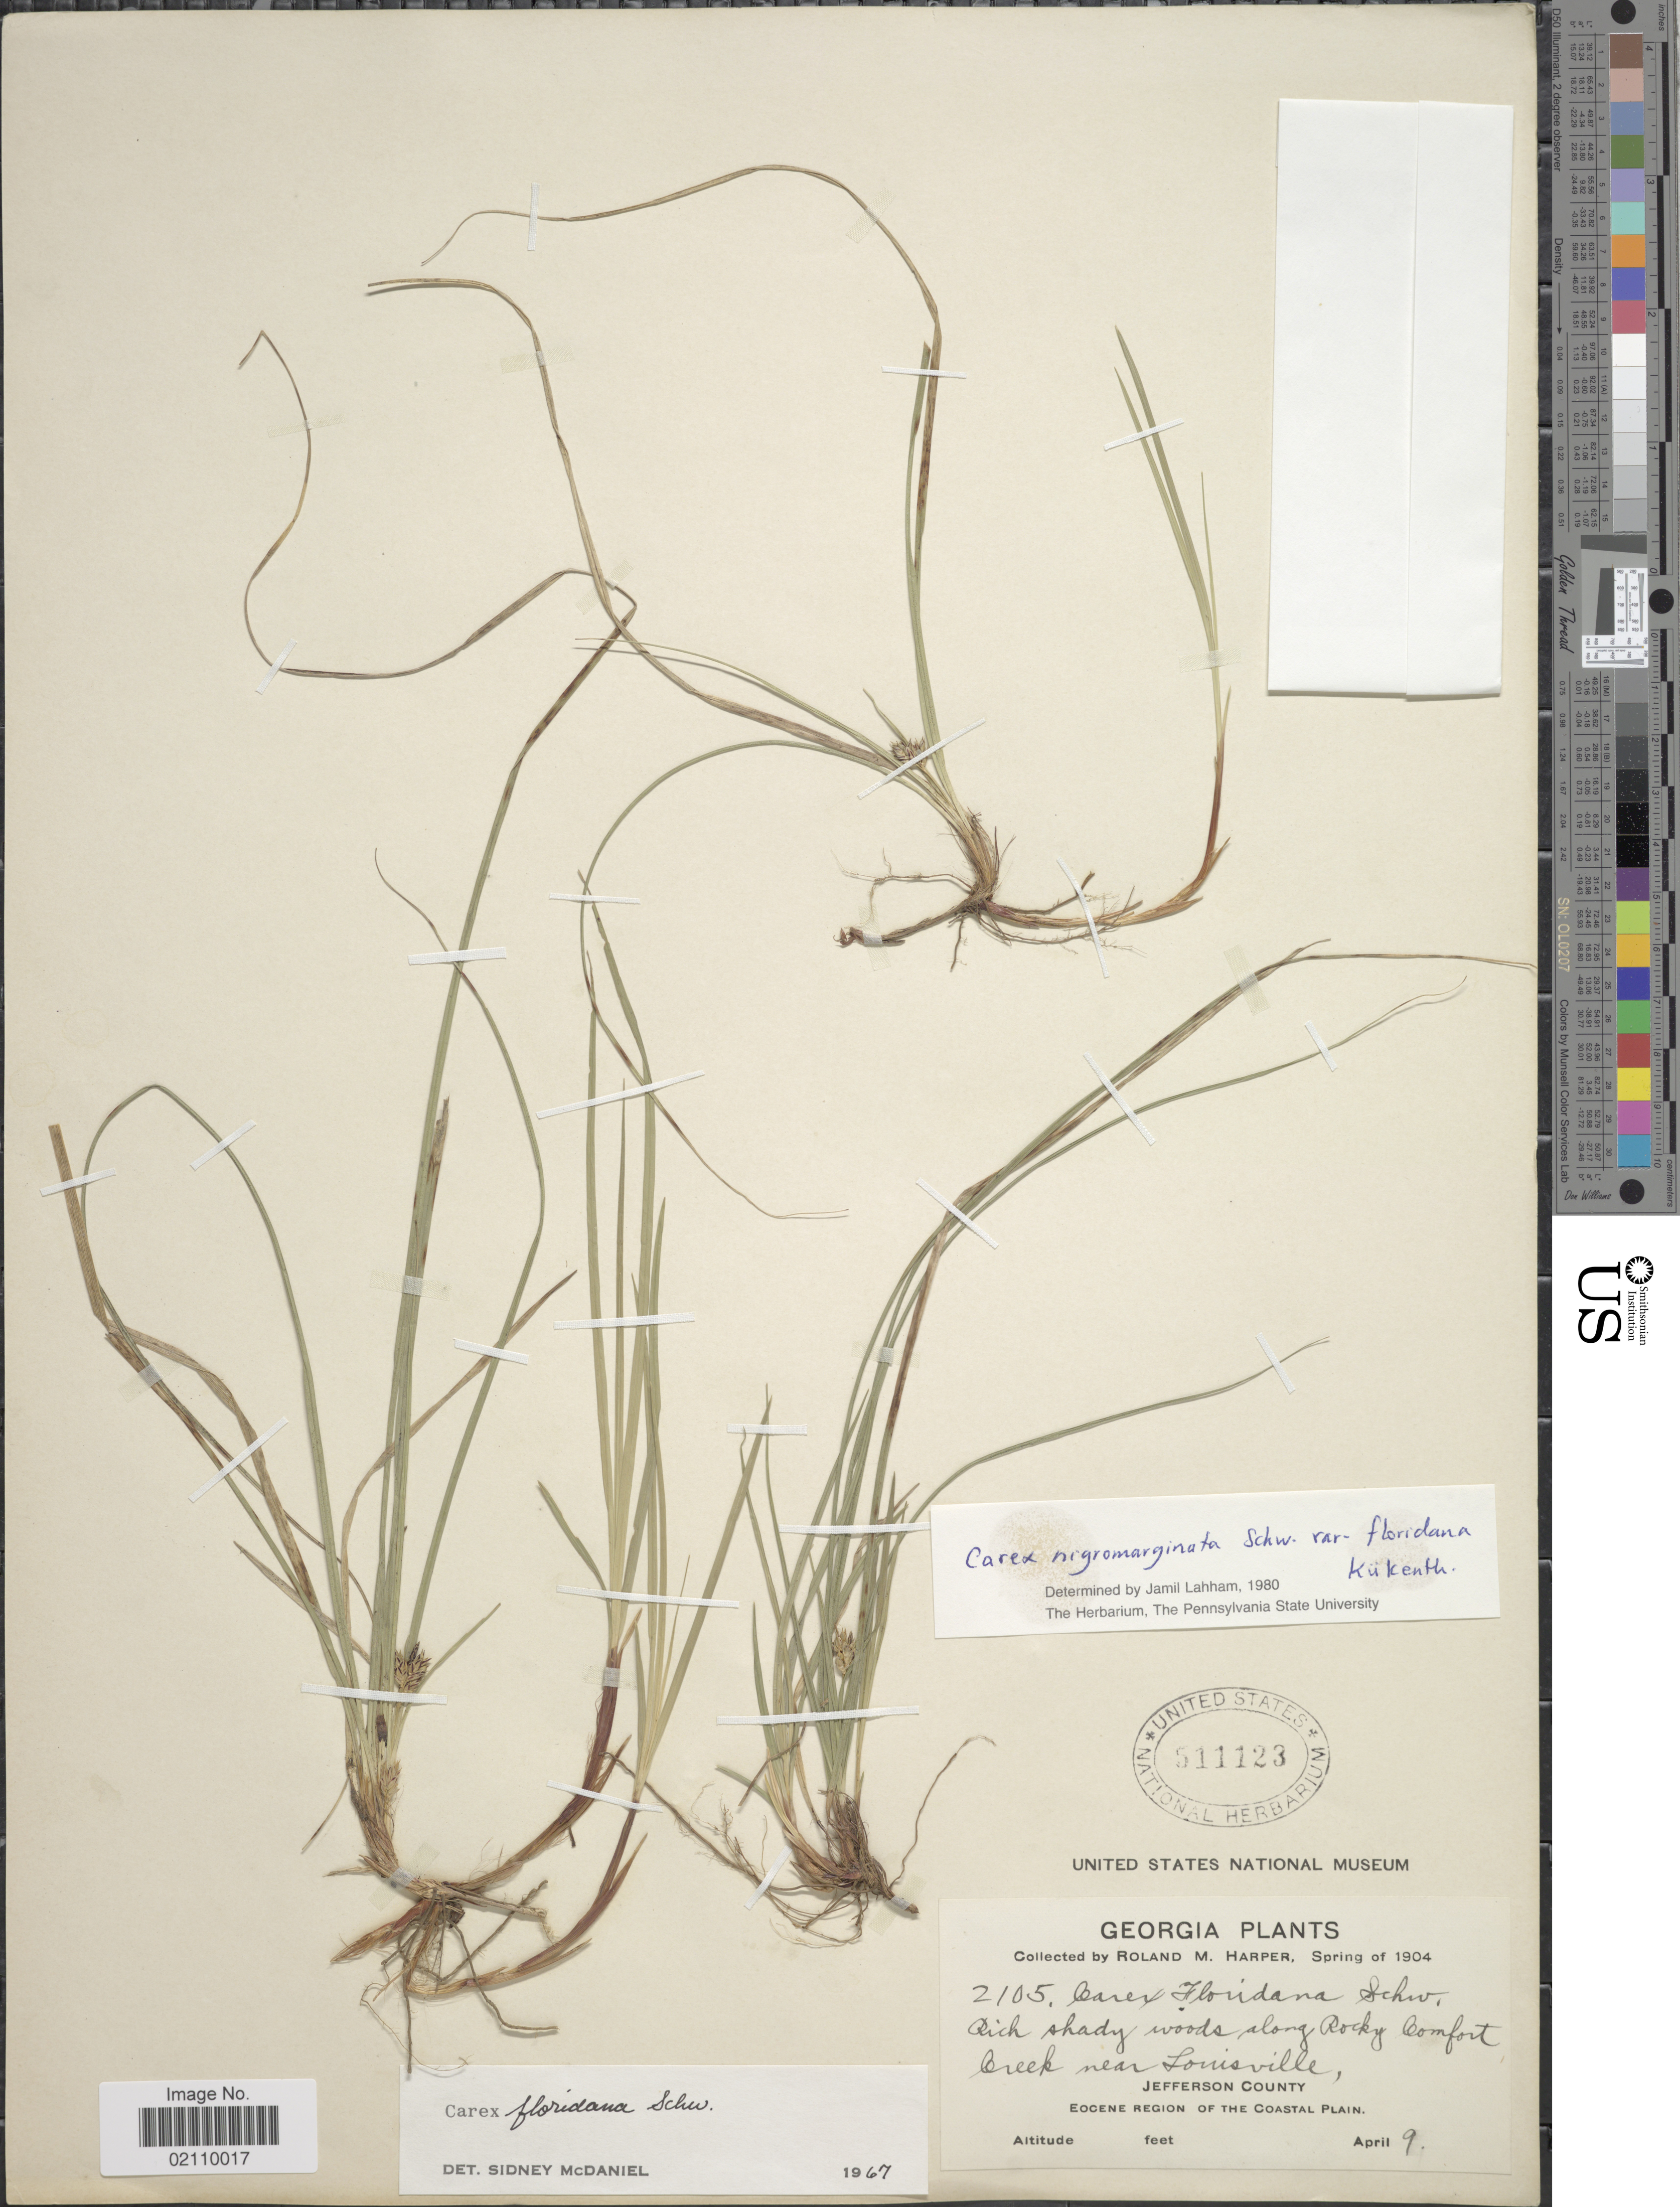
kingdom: Plantae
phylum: Tracheophyta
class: Liliopsida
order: Poales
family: Cyperaceae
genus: Carex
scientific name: Carex floridana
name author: Schwein.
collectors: R. M. Harper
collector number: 2105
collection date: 1904-04-09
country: United States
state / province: Georgia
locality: Rich shady woods along Rocky Comfort Creek near Louisville, Jefferson County, Eocene Region of the Coastal Plain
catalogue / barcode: US 511123